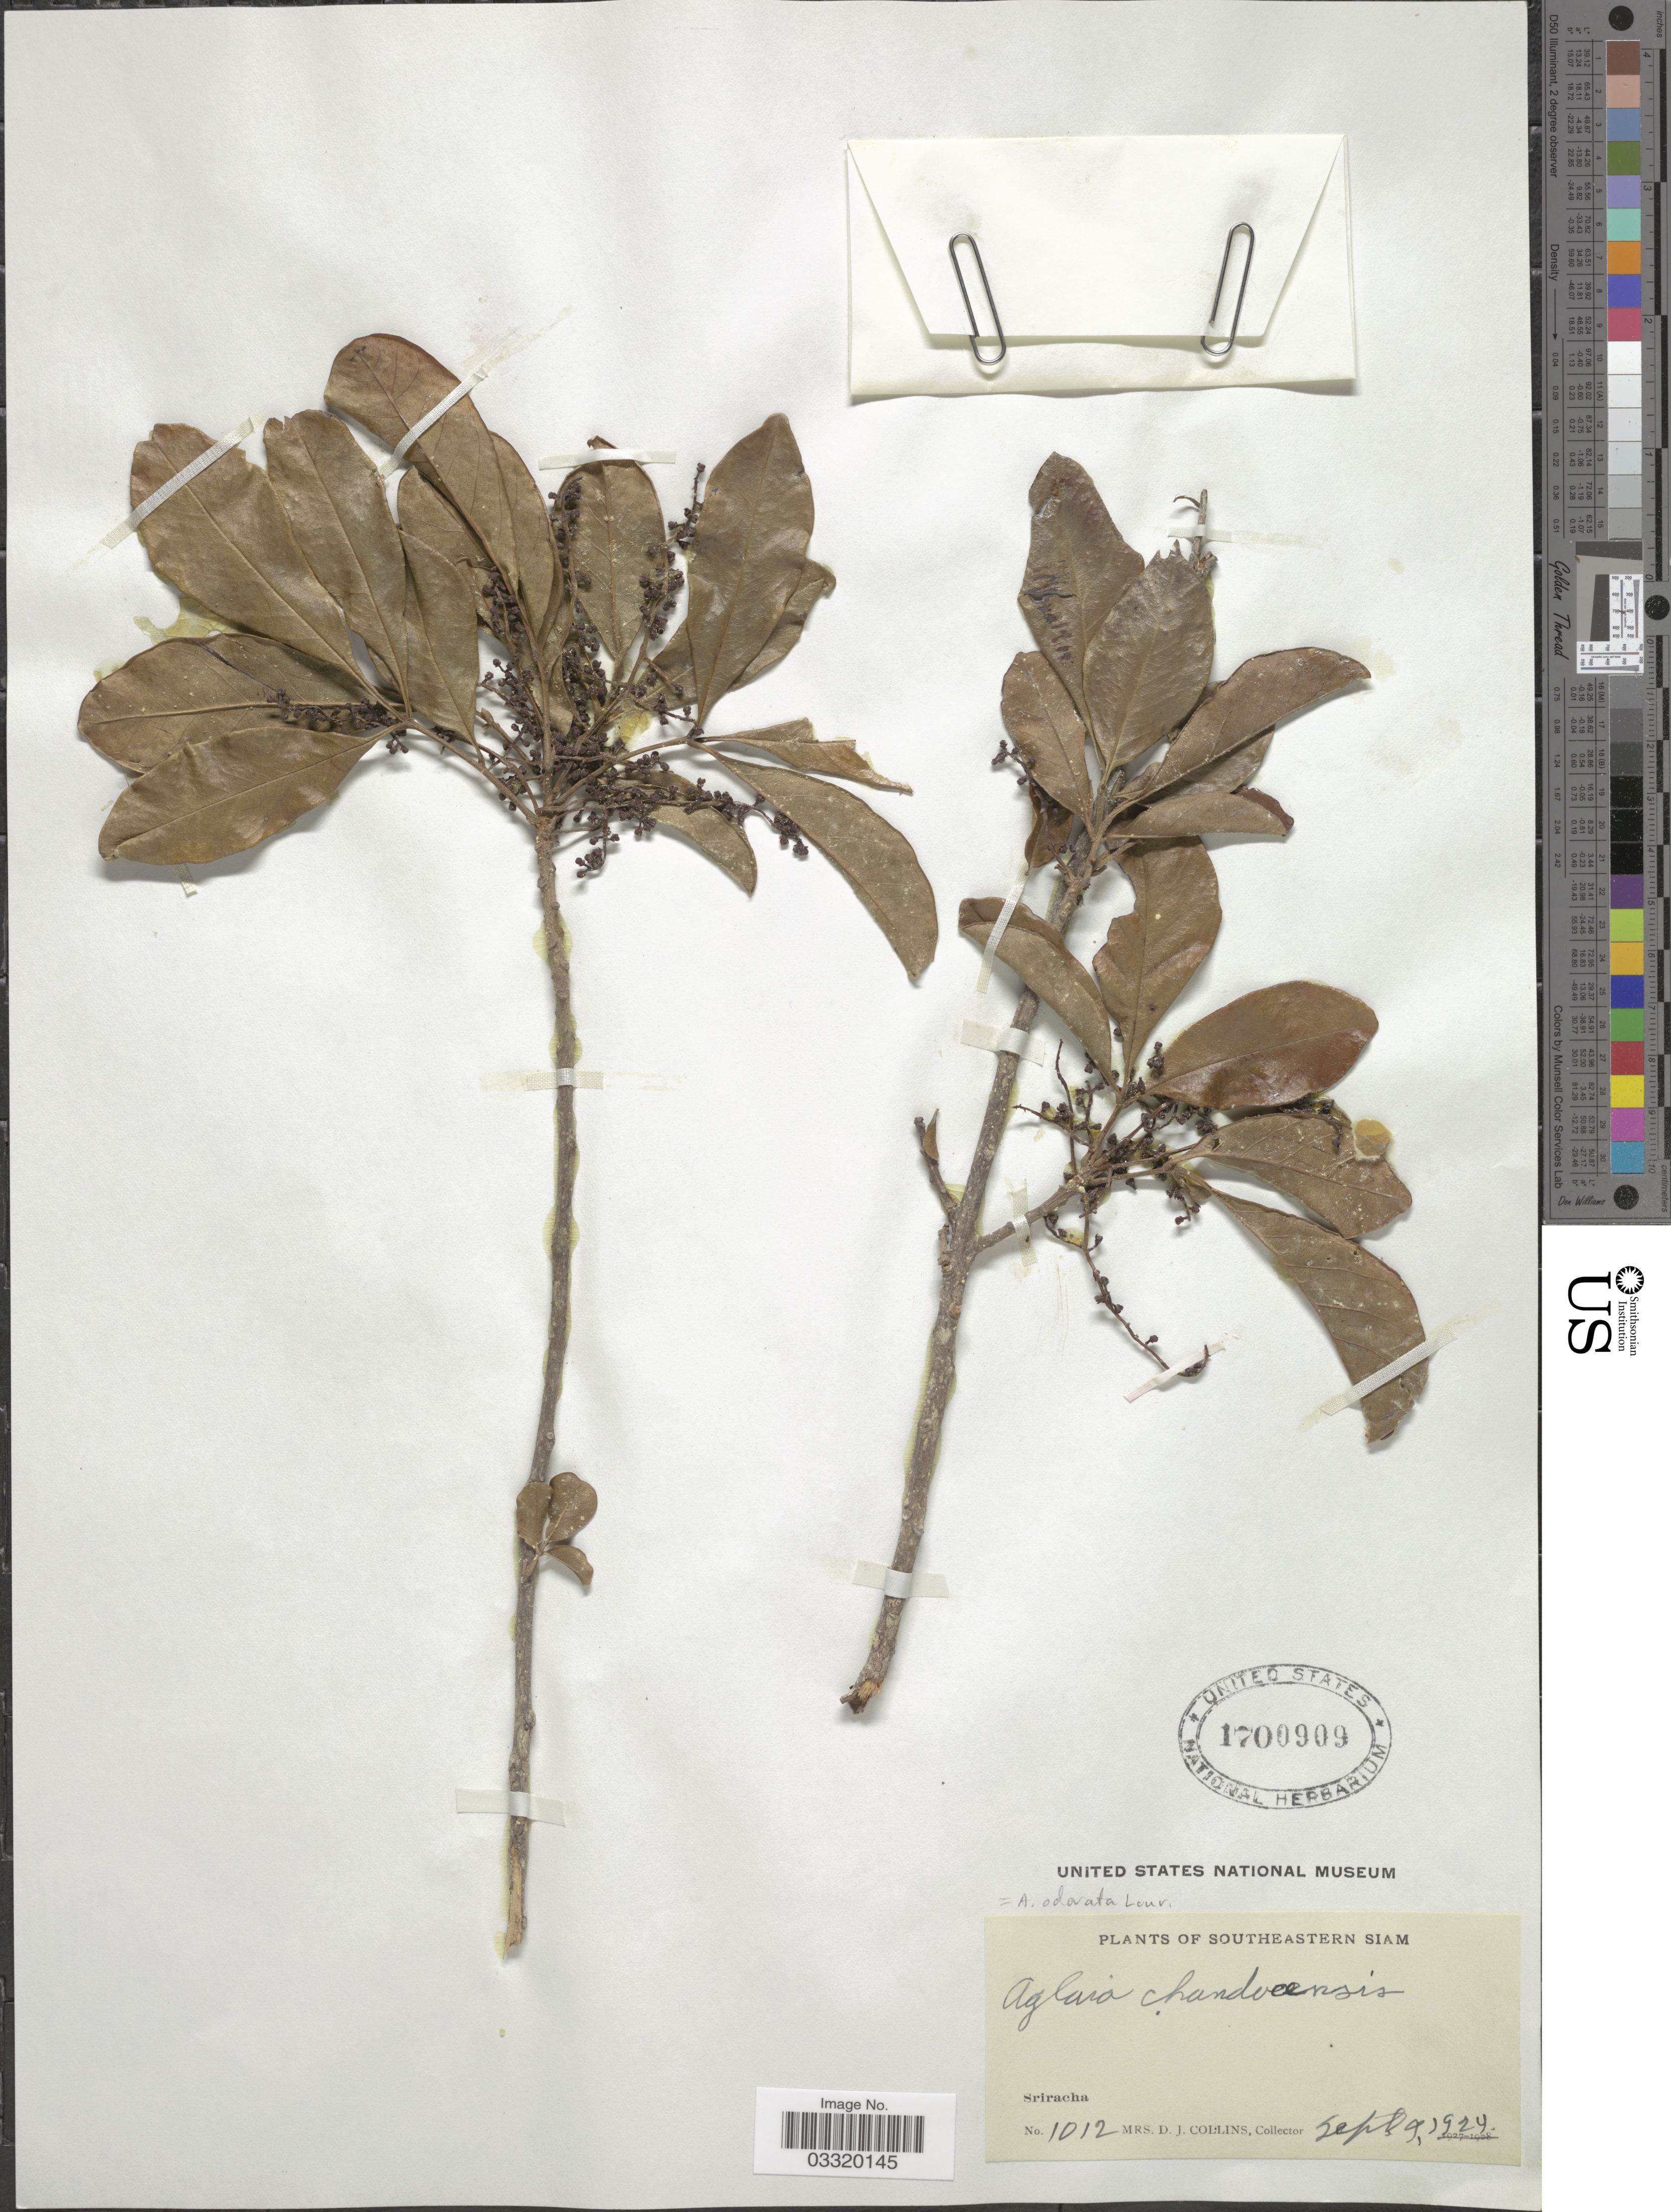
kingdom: Plantae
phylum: Tracheophyta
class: Magnoliopsida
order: Sapindales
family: Meliaceae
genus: Aglaia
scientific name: Aglaia odorata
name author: Lour.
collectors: Mrs. D. J. Collins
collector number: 1012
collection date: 1929-09-09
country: Thailand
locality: Southeastern Siam. Sriracha.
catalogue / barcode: US 1700909